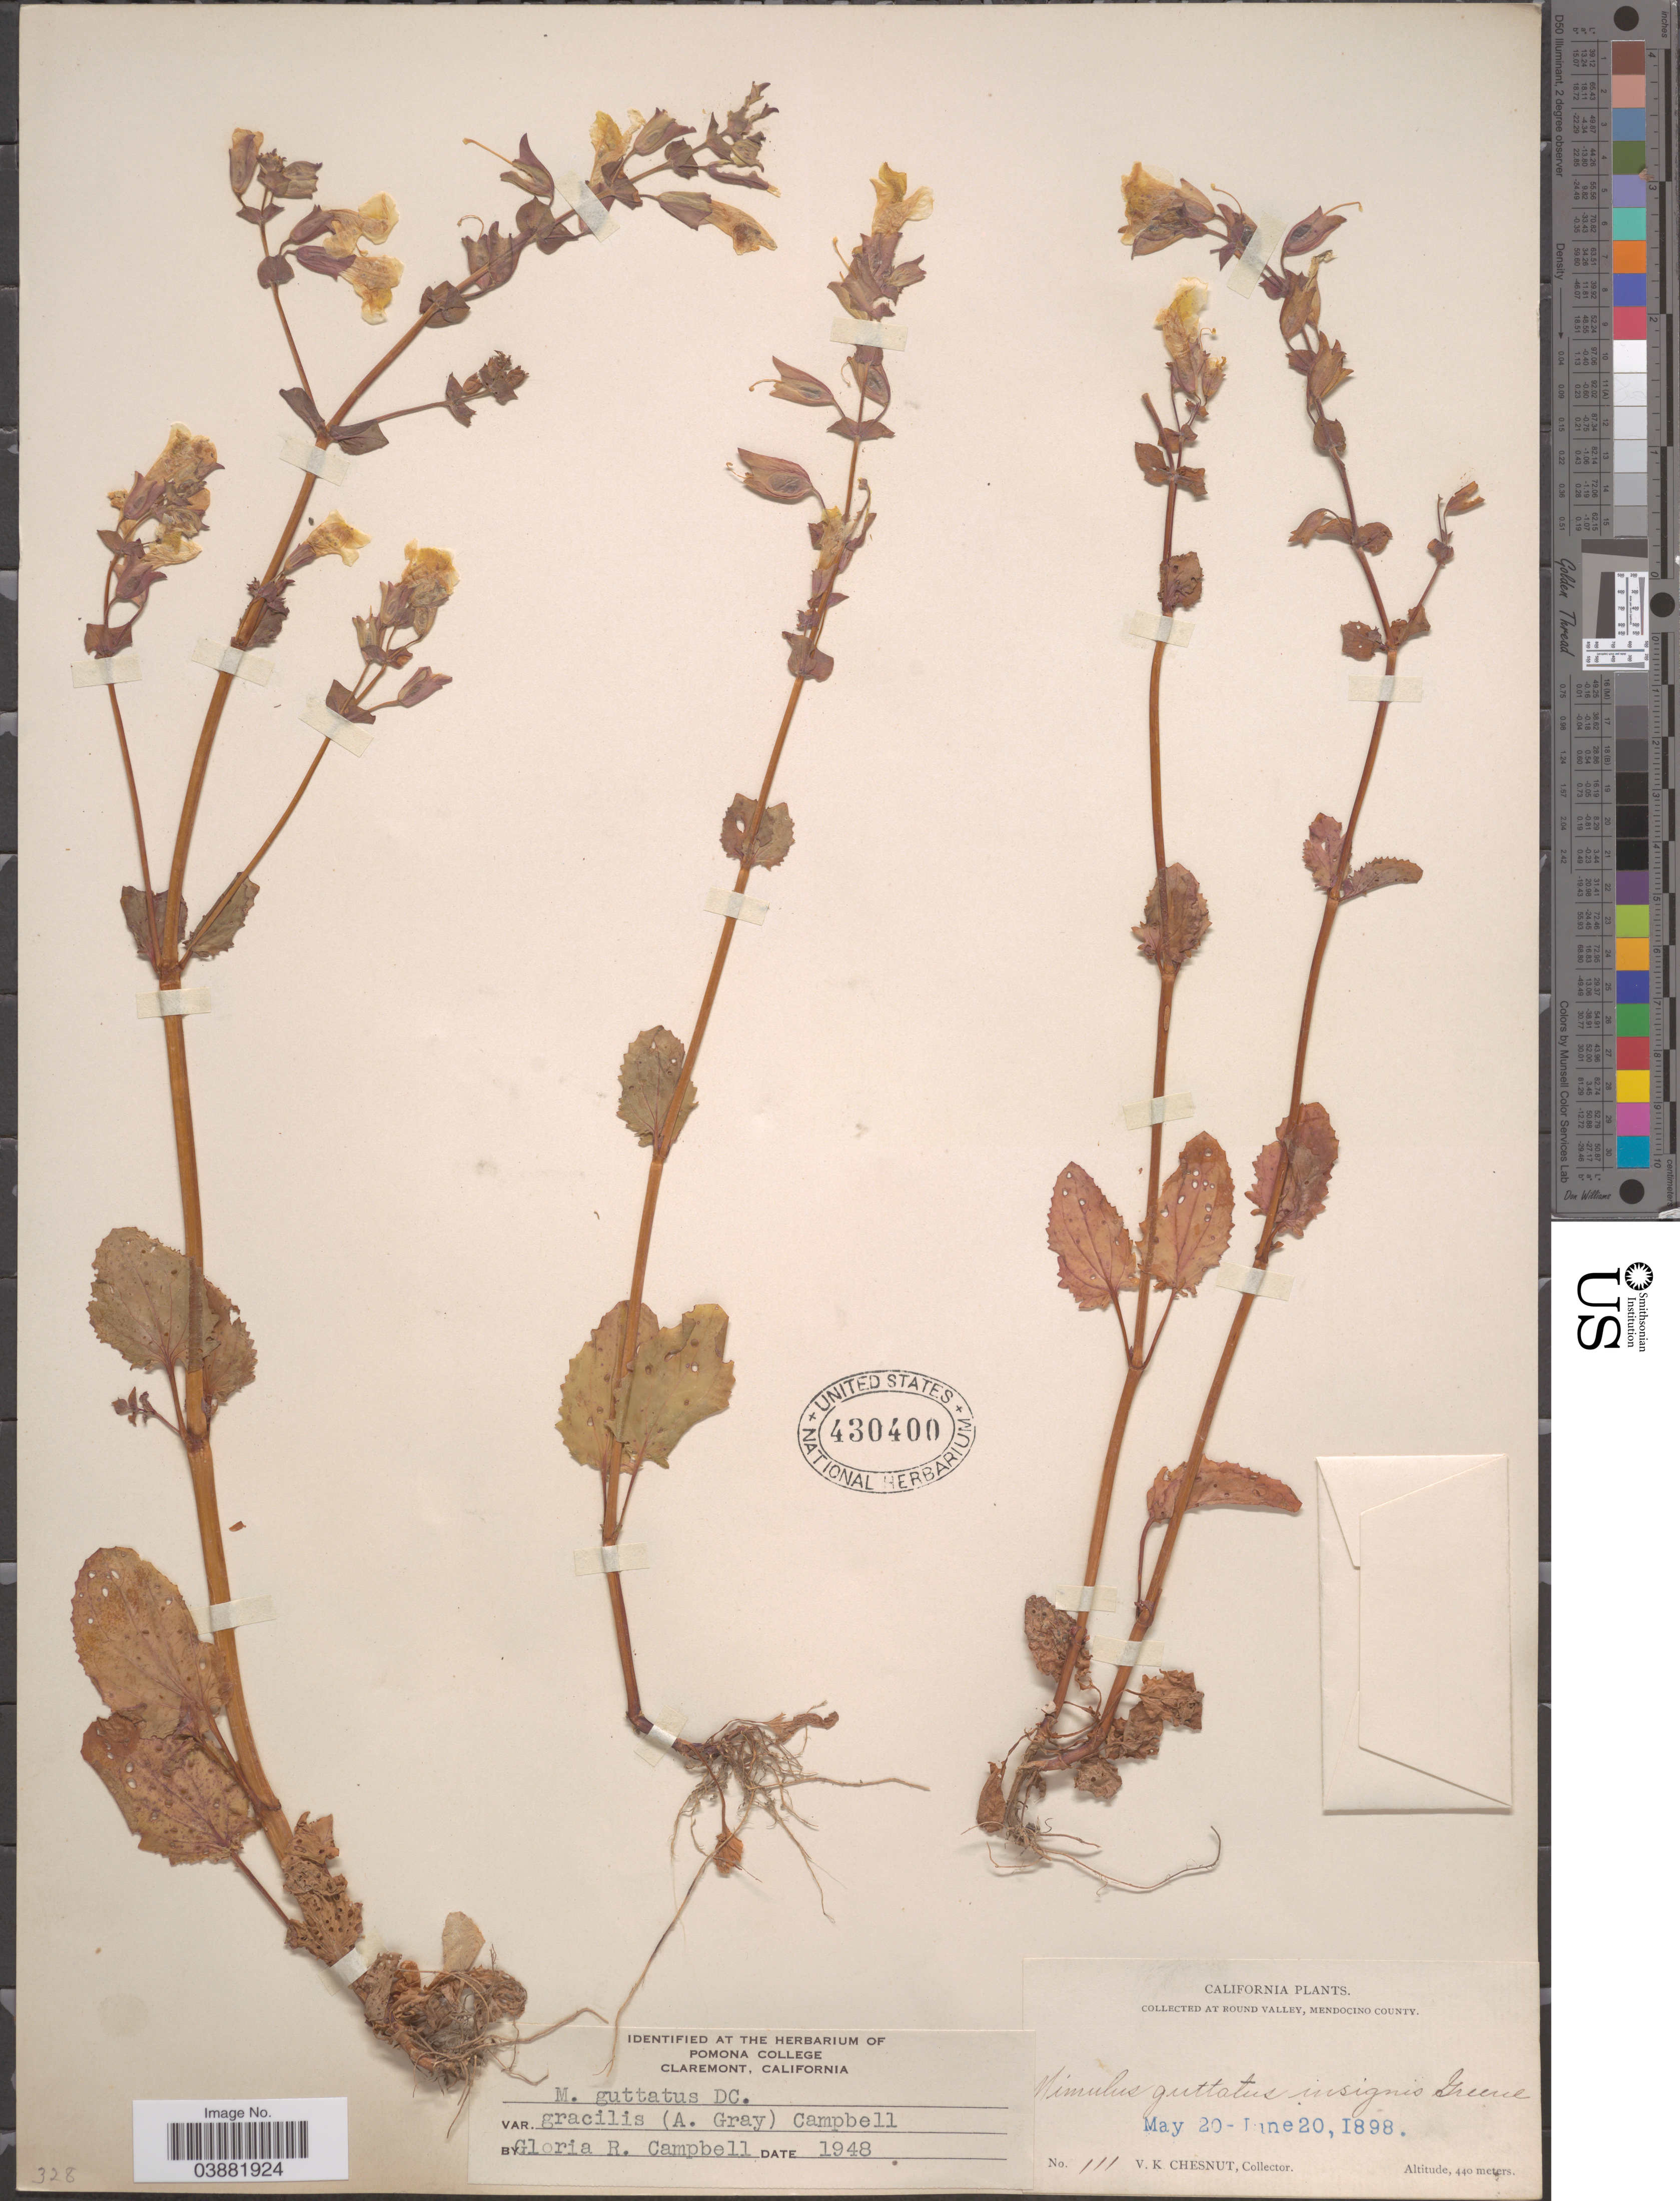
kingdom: Plantae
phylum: Tracheophyta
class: Magnoliopsida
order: Lamiales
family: Phrymaceae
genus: Mimulus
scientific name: Mimulus guttatus var. gracilis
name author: (A. Gray) G.R. Campb.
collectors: V. Chesnut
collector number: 111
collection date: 1898-05-20/1898-06-20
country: United States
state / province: California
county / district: Mendocino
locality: Round Valley, Mendocino County.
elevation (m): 440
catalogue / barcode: US 430400